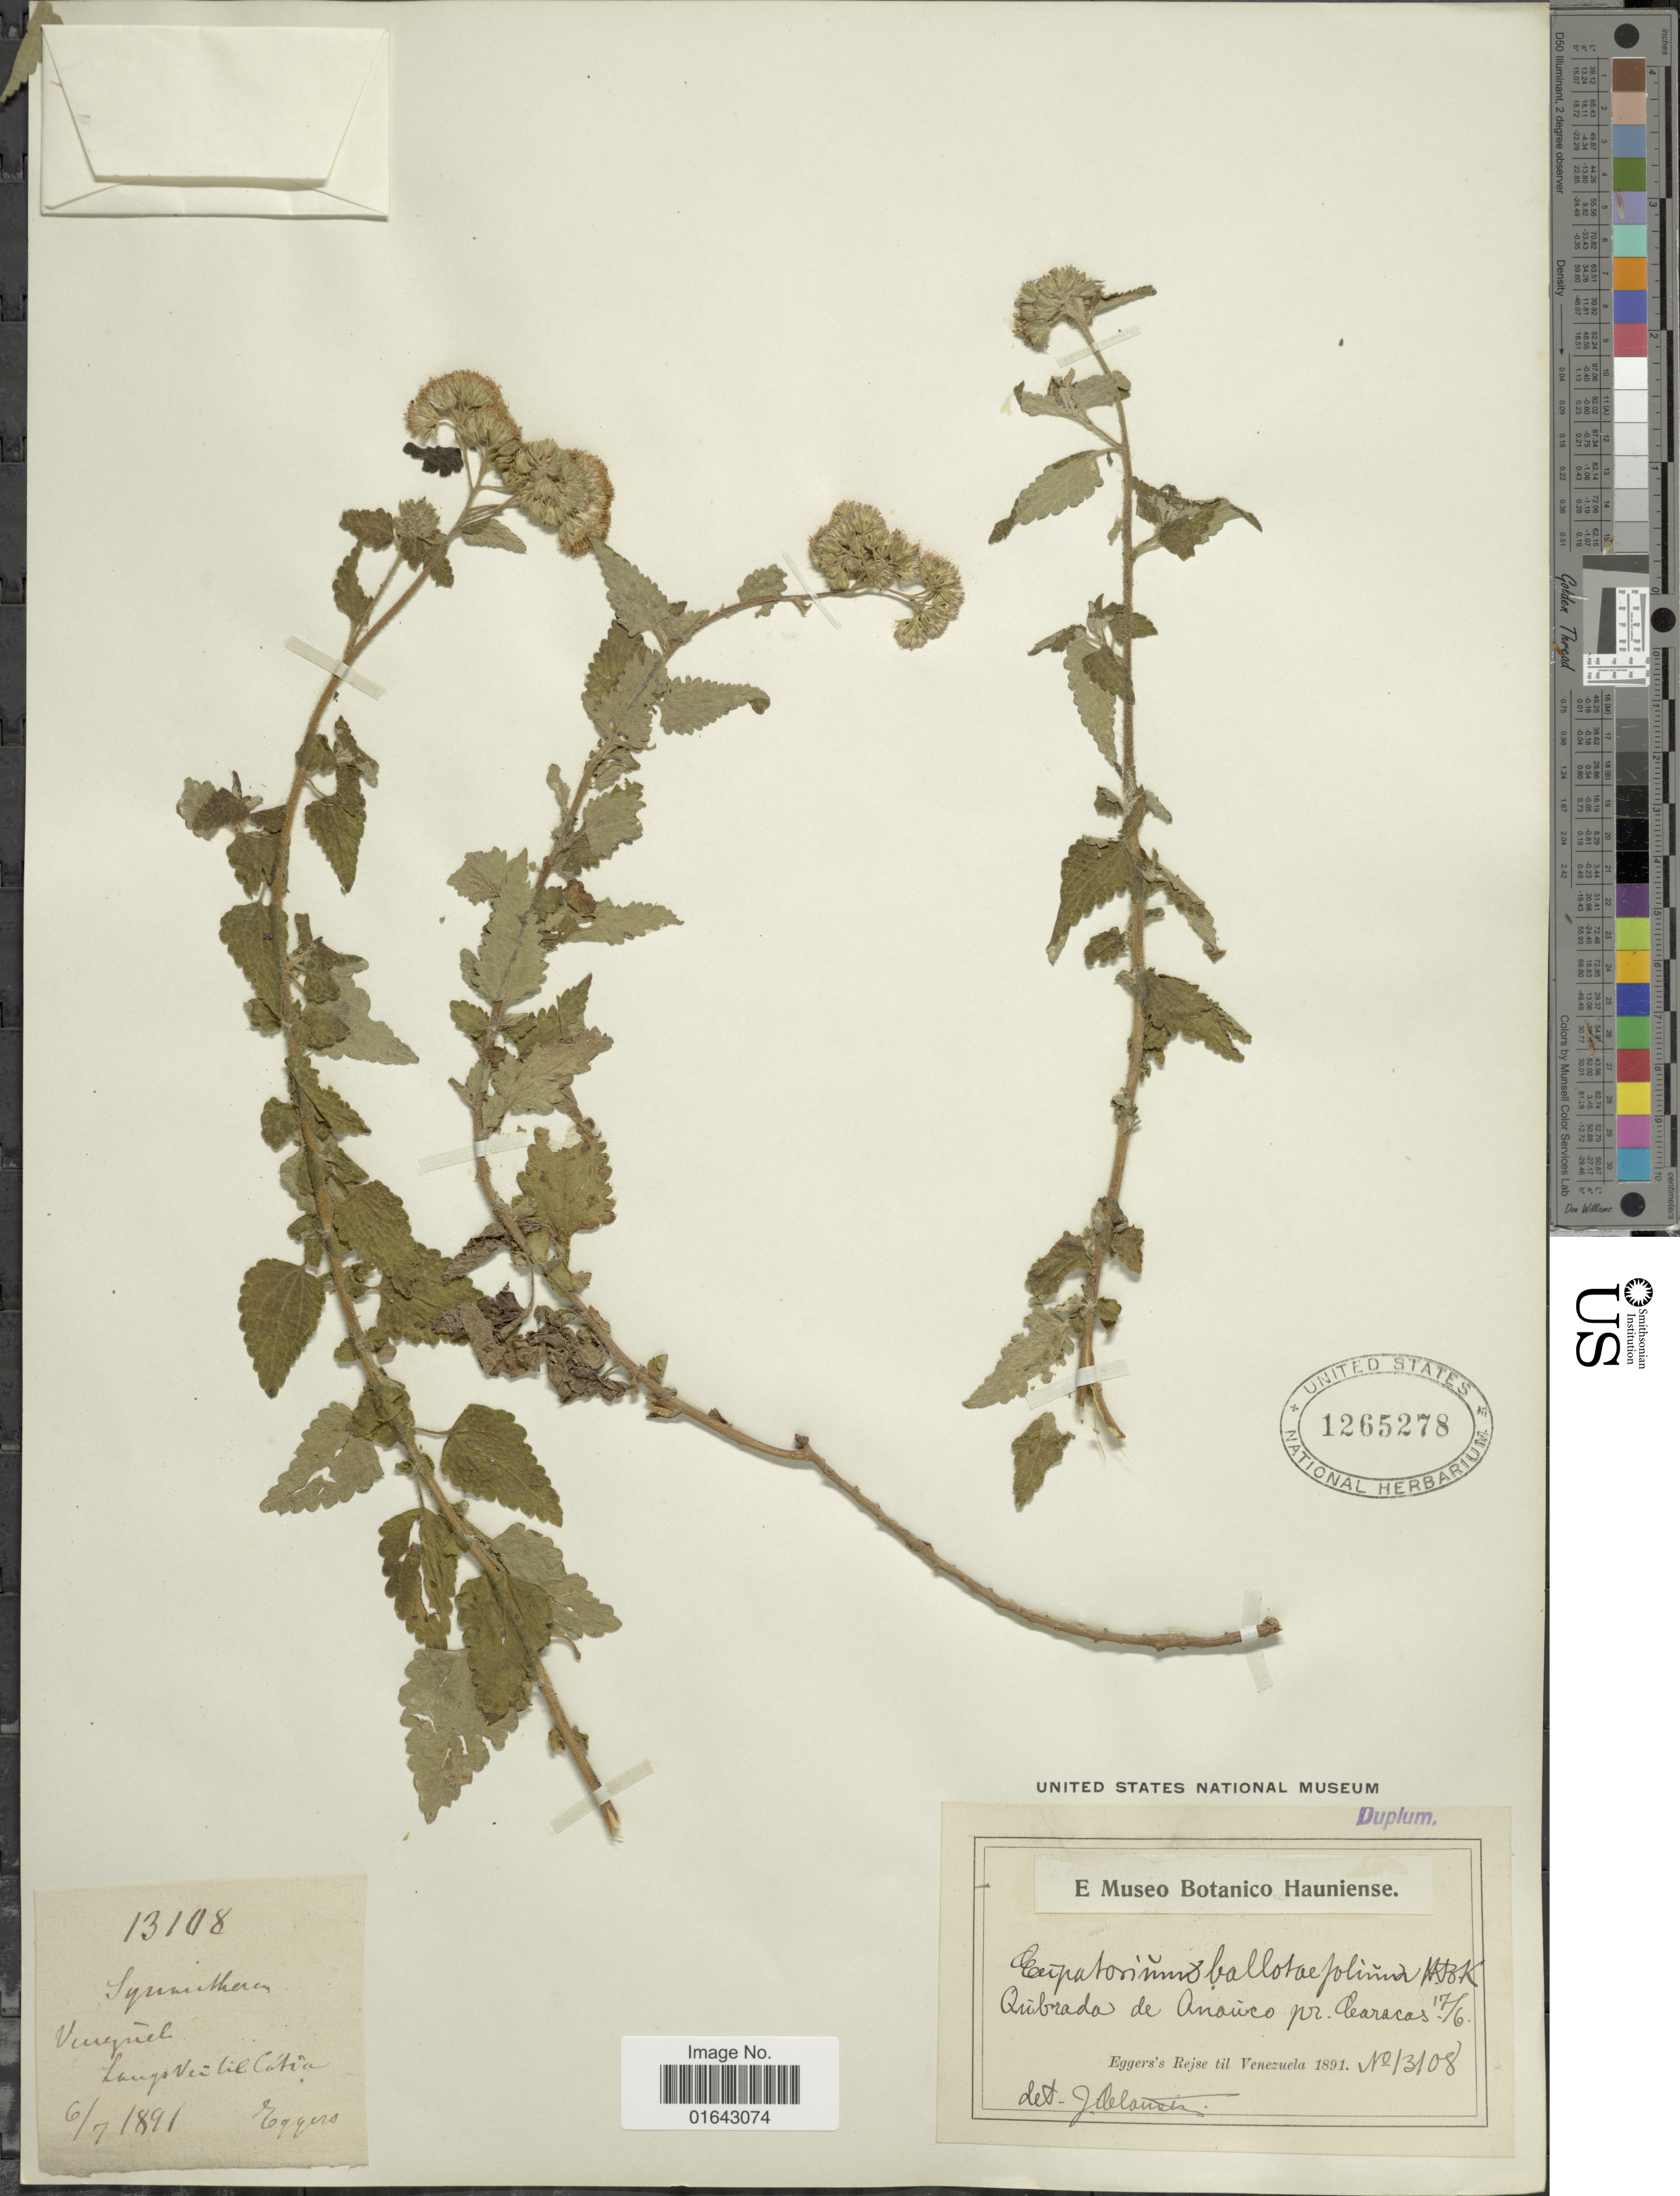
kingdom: Plantae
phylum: Tracheophyta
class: Magnoliopsida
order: Asterales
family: Asteraceae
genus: Conocliniopsis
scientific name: Conocliniopsis prasiifolia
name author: (DC.) R.M. King & H. Rob.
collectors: -. Eggers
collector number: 13108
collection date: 1891-07-06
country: Venezuela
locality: Quebrada de Anauco pr. Caracas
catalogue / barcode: US 1265278